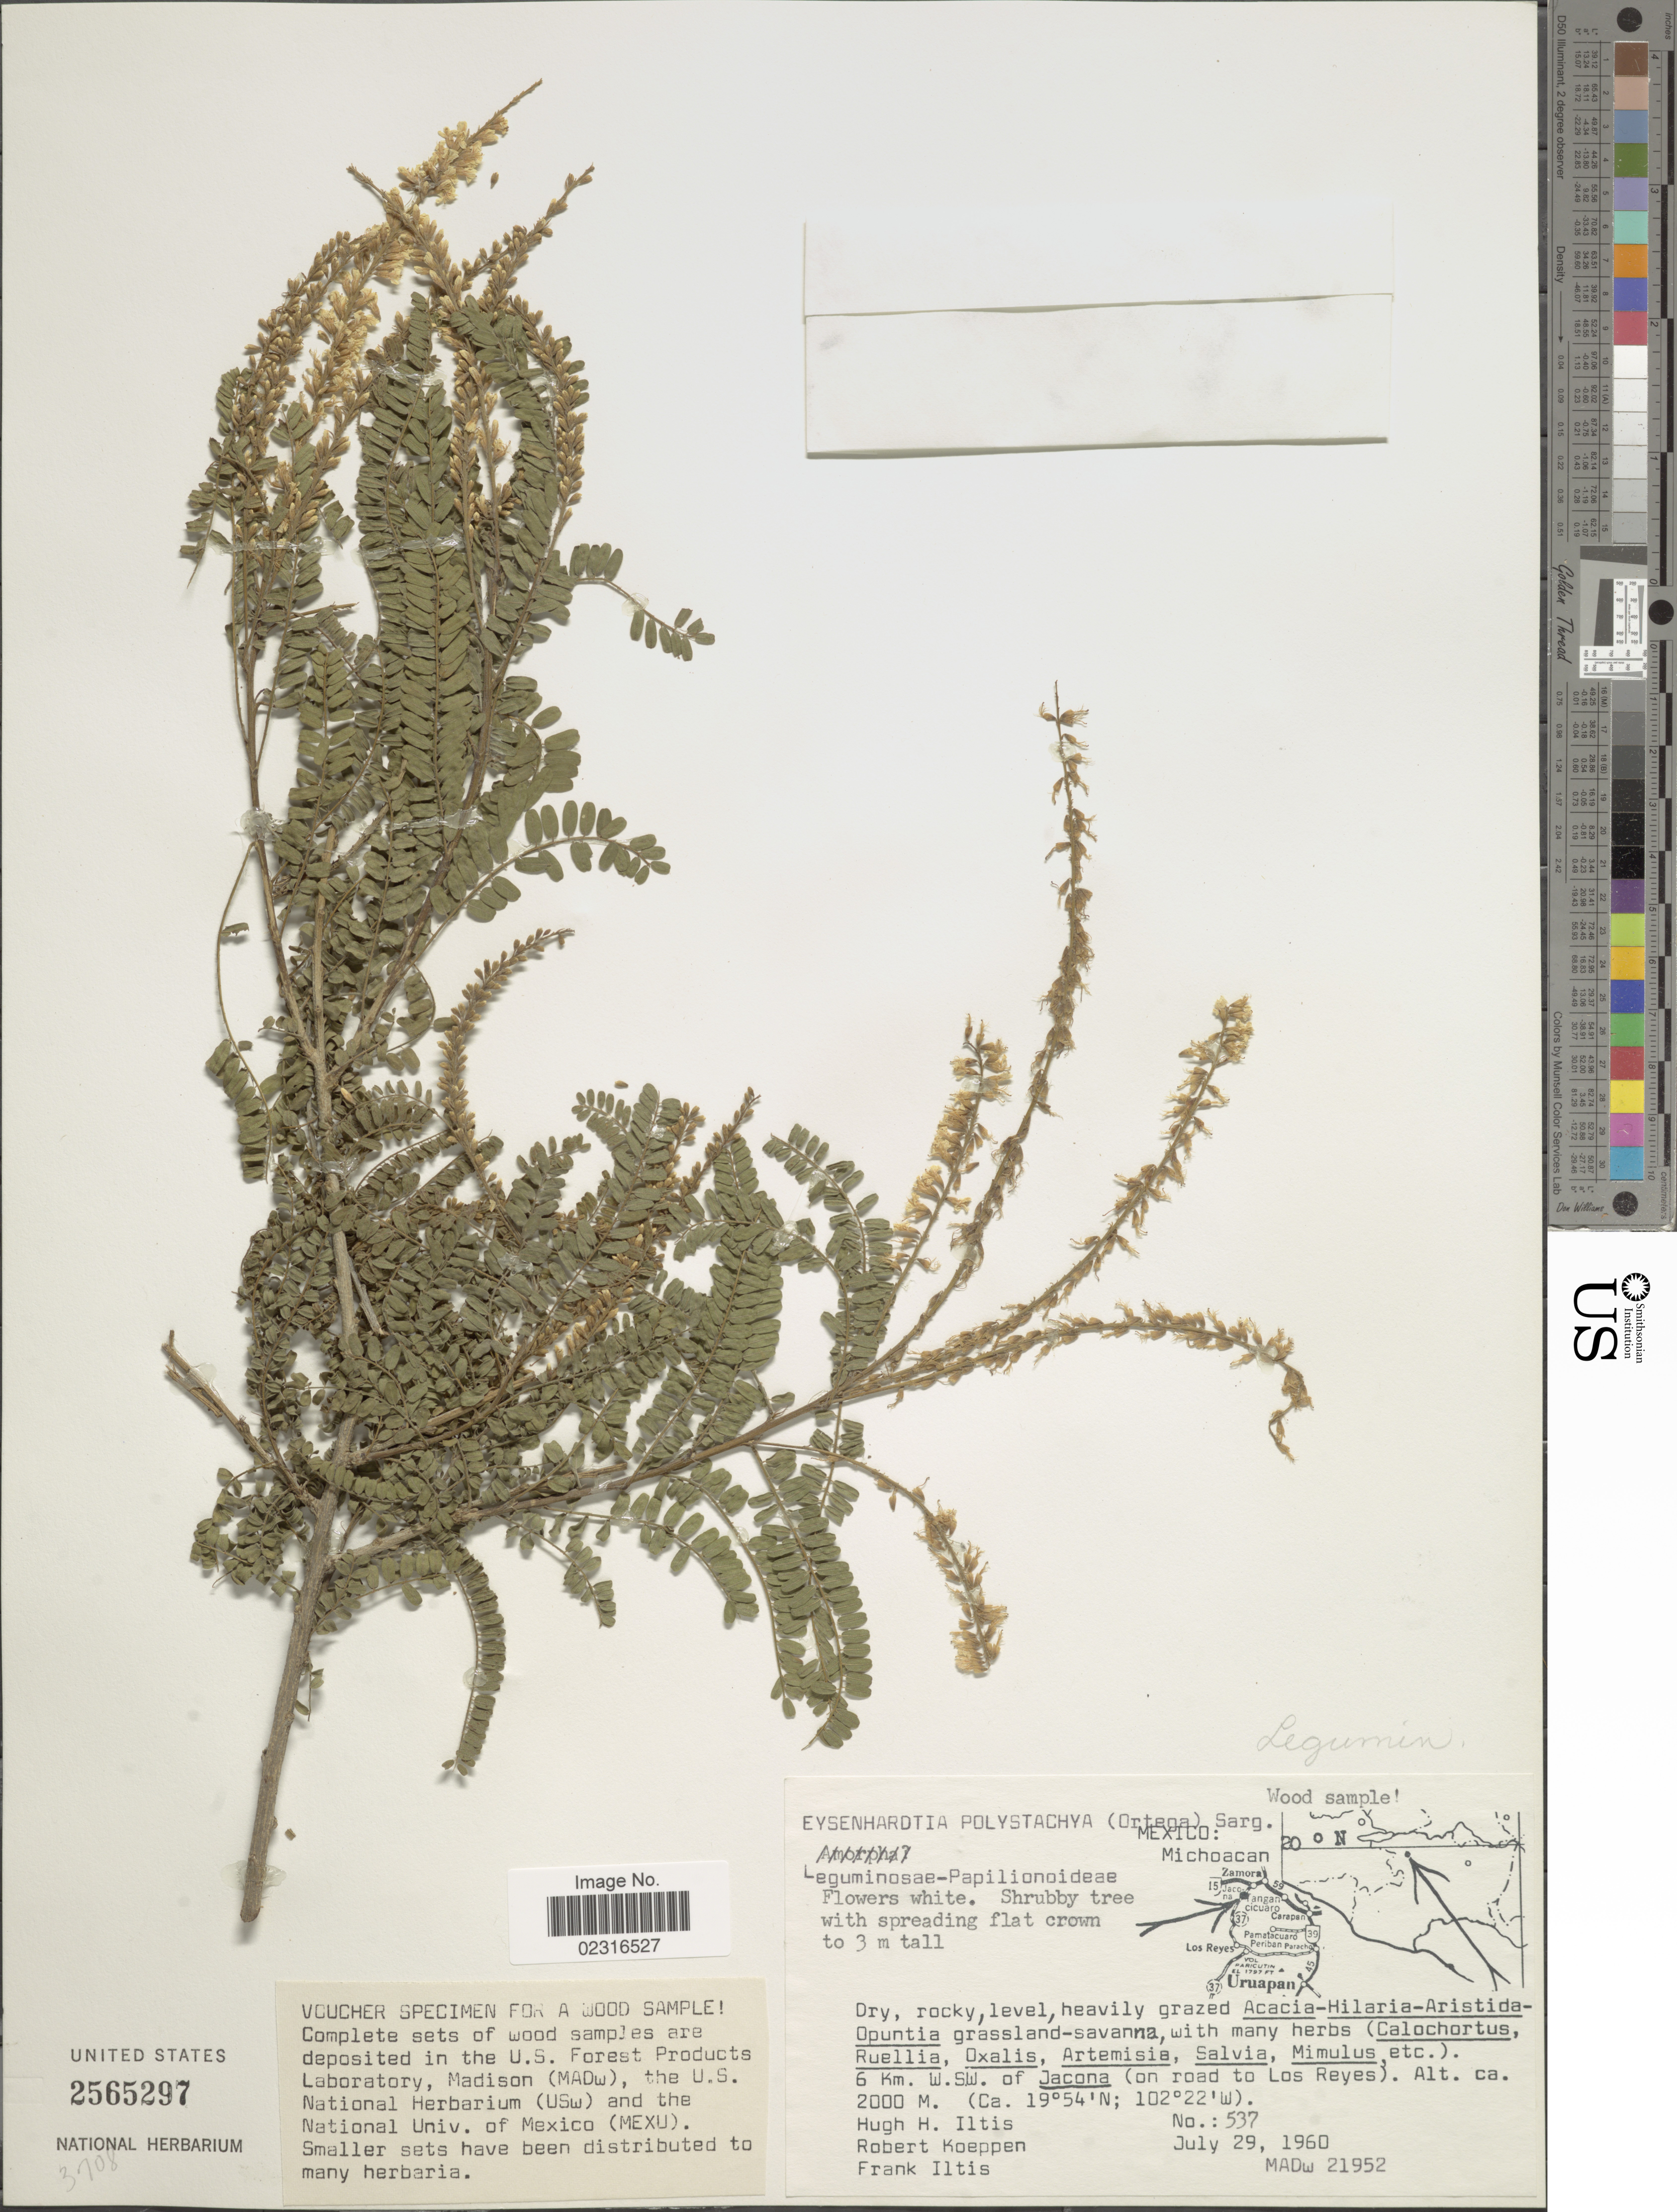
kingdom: Plantae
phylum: Tracheophyta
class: Magnoliopsida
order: Fabales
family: Fabaceae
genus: Eysenhardtia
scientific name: Eysenhardtia polystachya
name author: (Ortega) Sarg.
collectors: H. H. Iltis, R. C. Koeppen & F. S. Iltis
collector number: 537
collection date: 1960-07-29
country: Mexico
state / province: Michoacán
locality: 6 Km.W. SW. of Jacona (on road to Los Reyes).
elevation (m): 2000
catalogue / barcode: US 2565297